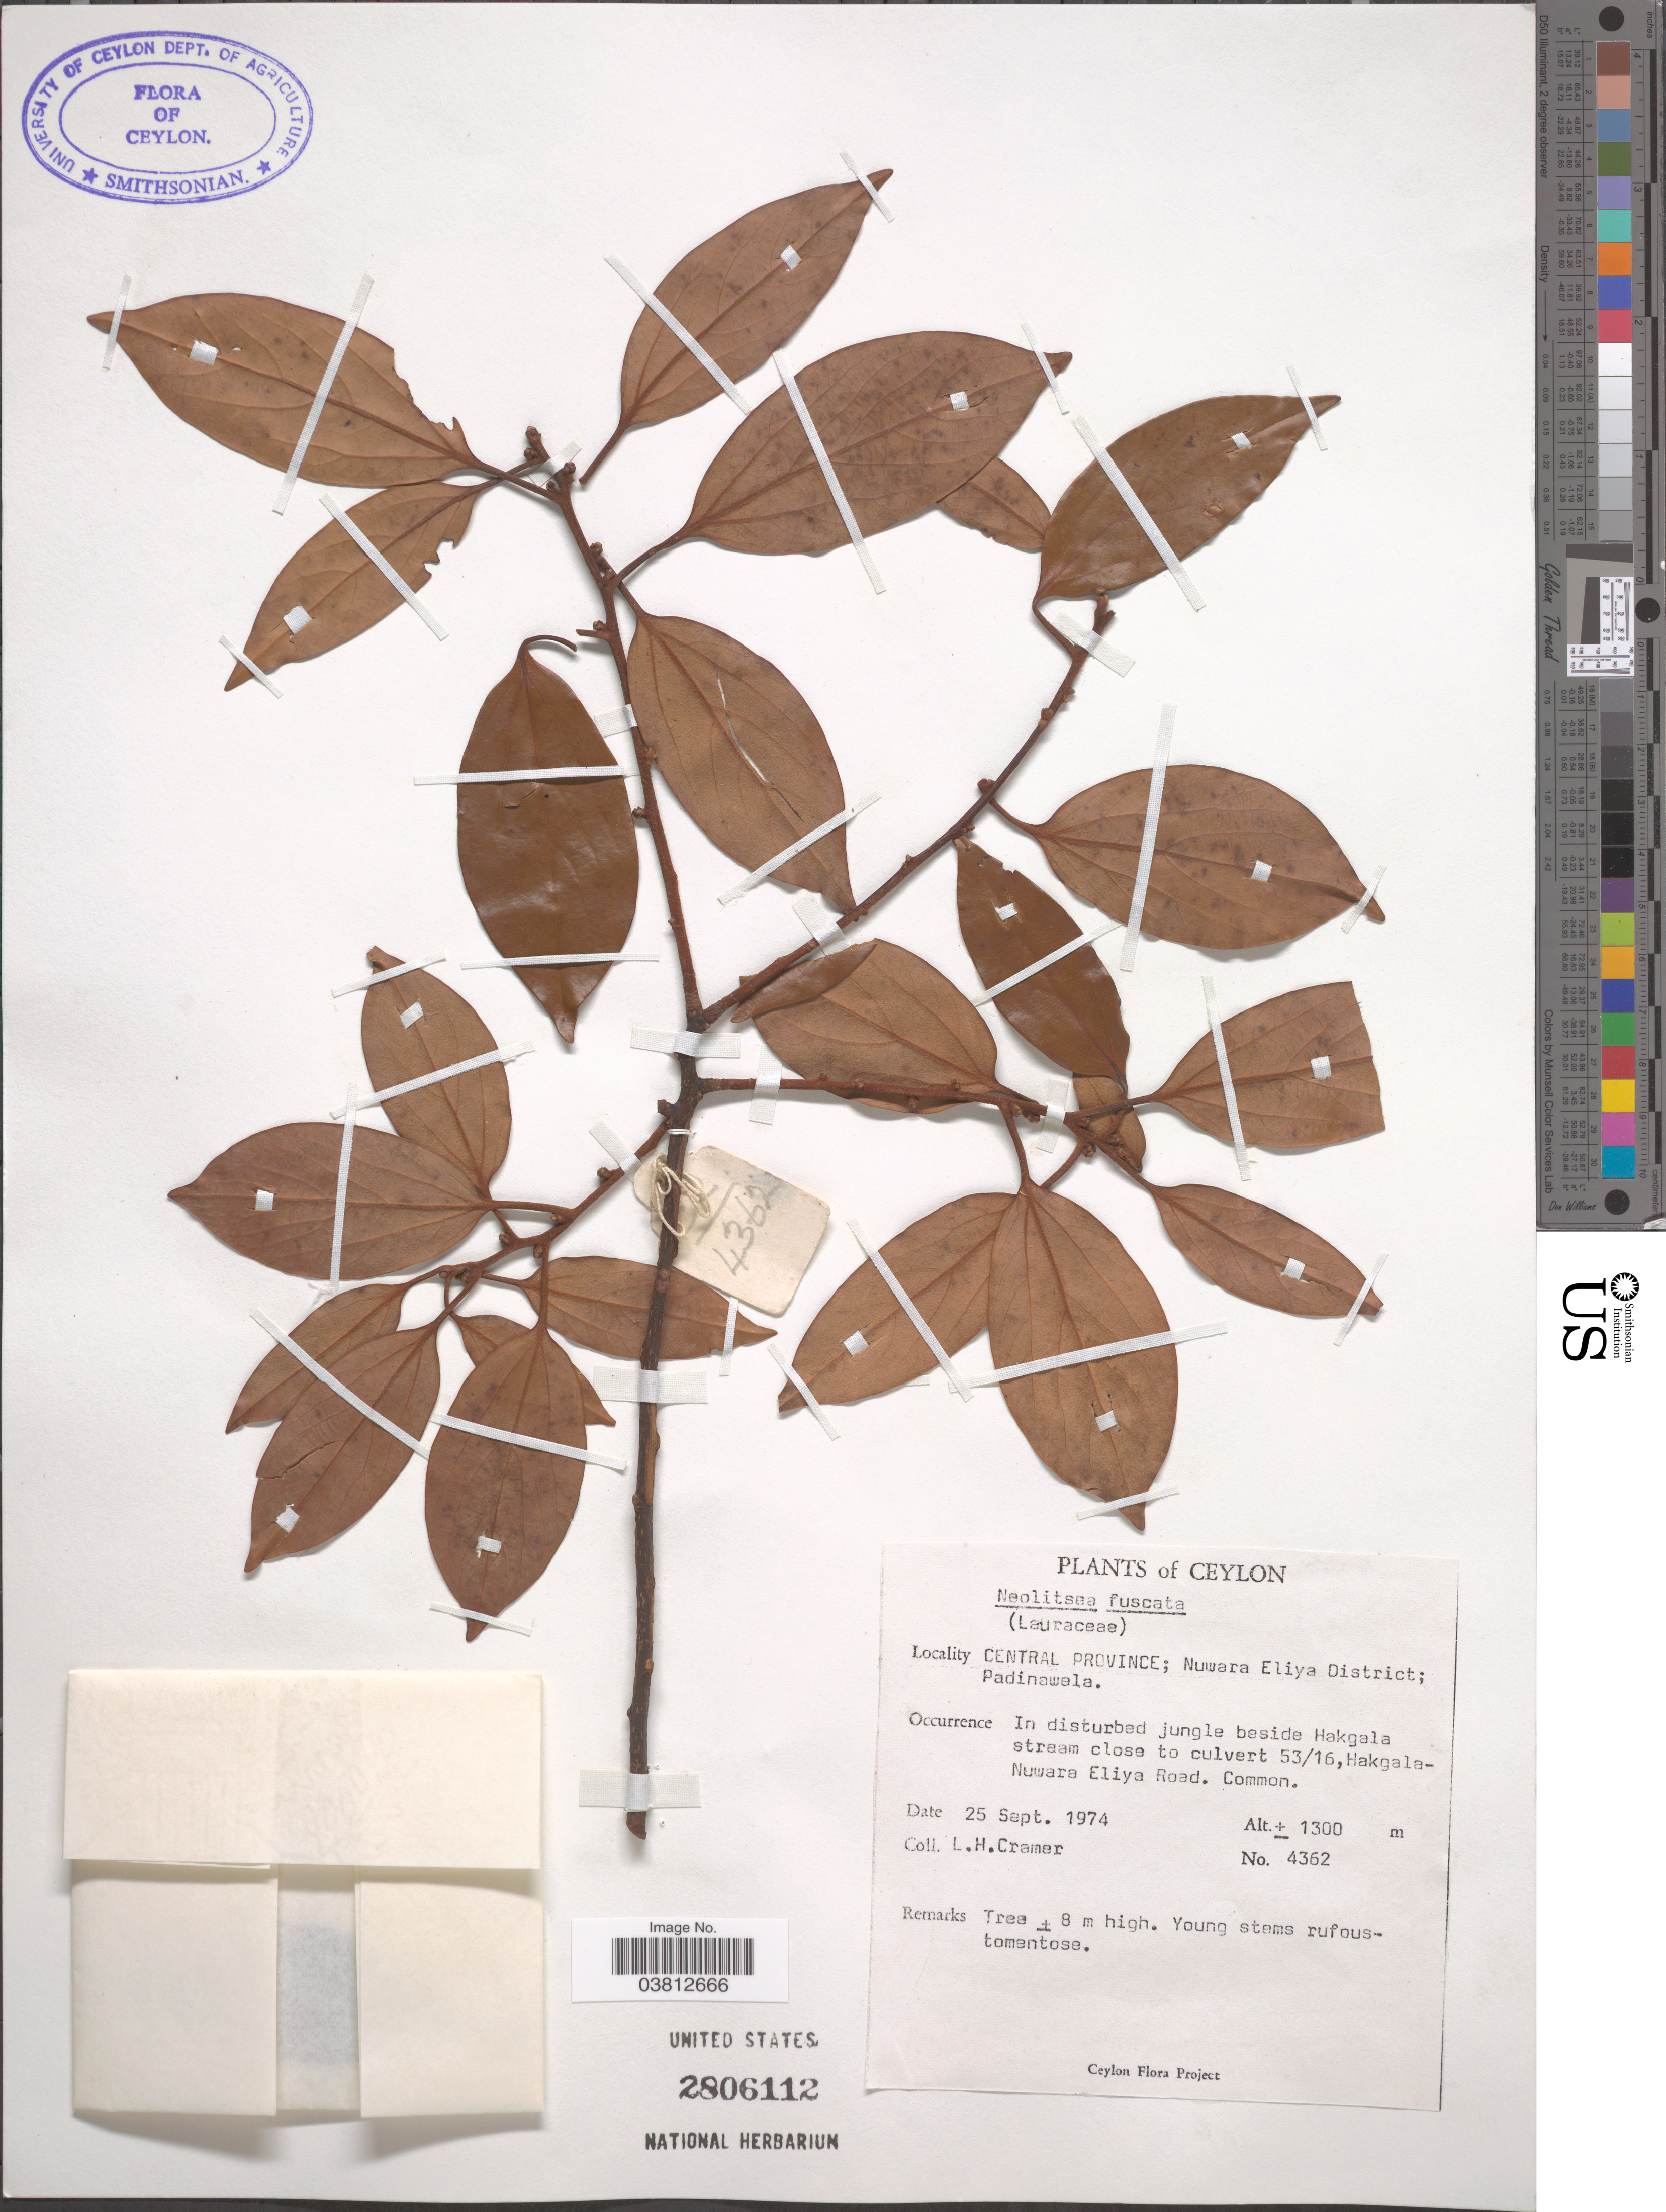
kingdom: Plantae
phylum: Tracheophyta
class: Magnoliopsida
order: Laurales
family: Lauraceae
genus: Neolitsea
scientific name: Neolitsea fuscata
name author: (Thwaites) Alston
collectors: L. H. Cramer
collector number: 4362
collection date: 1974-09-25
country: Sri Lanka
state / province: Central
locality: Ceylon. Central Province; Nuwara Eliya District; Padinawela. In disturbed jungle beside Hakgala stream close to culvert 53/16, Hakgala-Nuwara Eliya Road.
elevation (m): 1300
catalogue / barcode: US 2806112